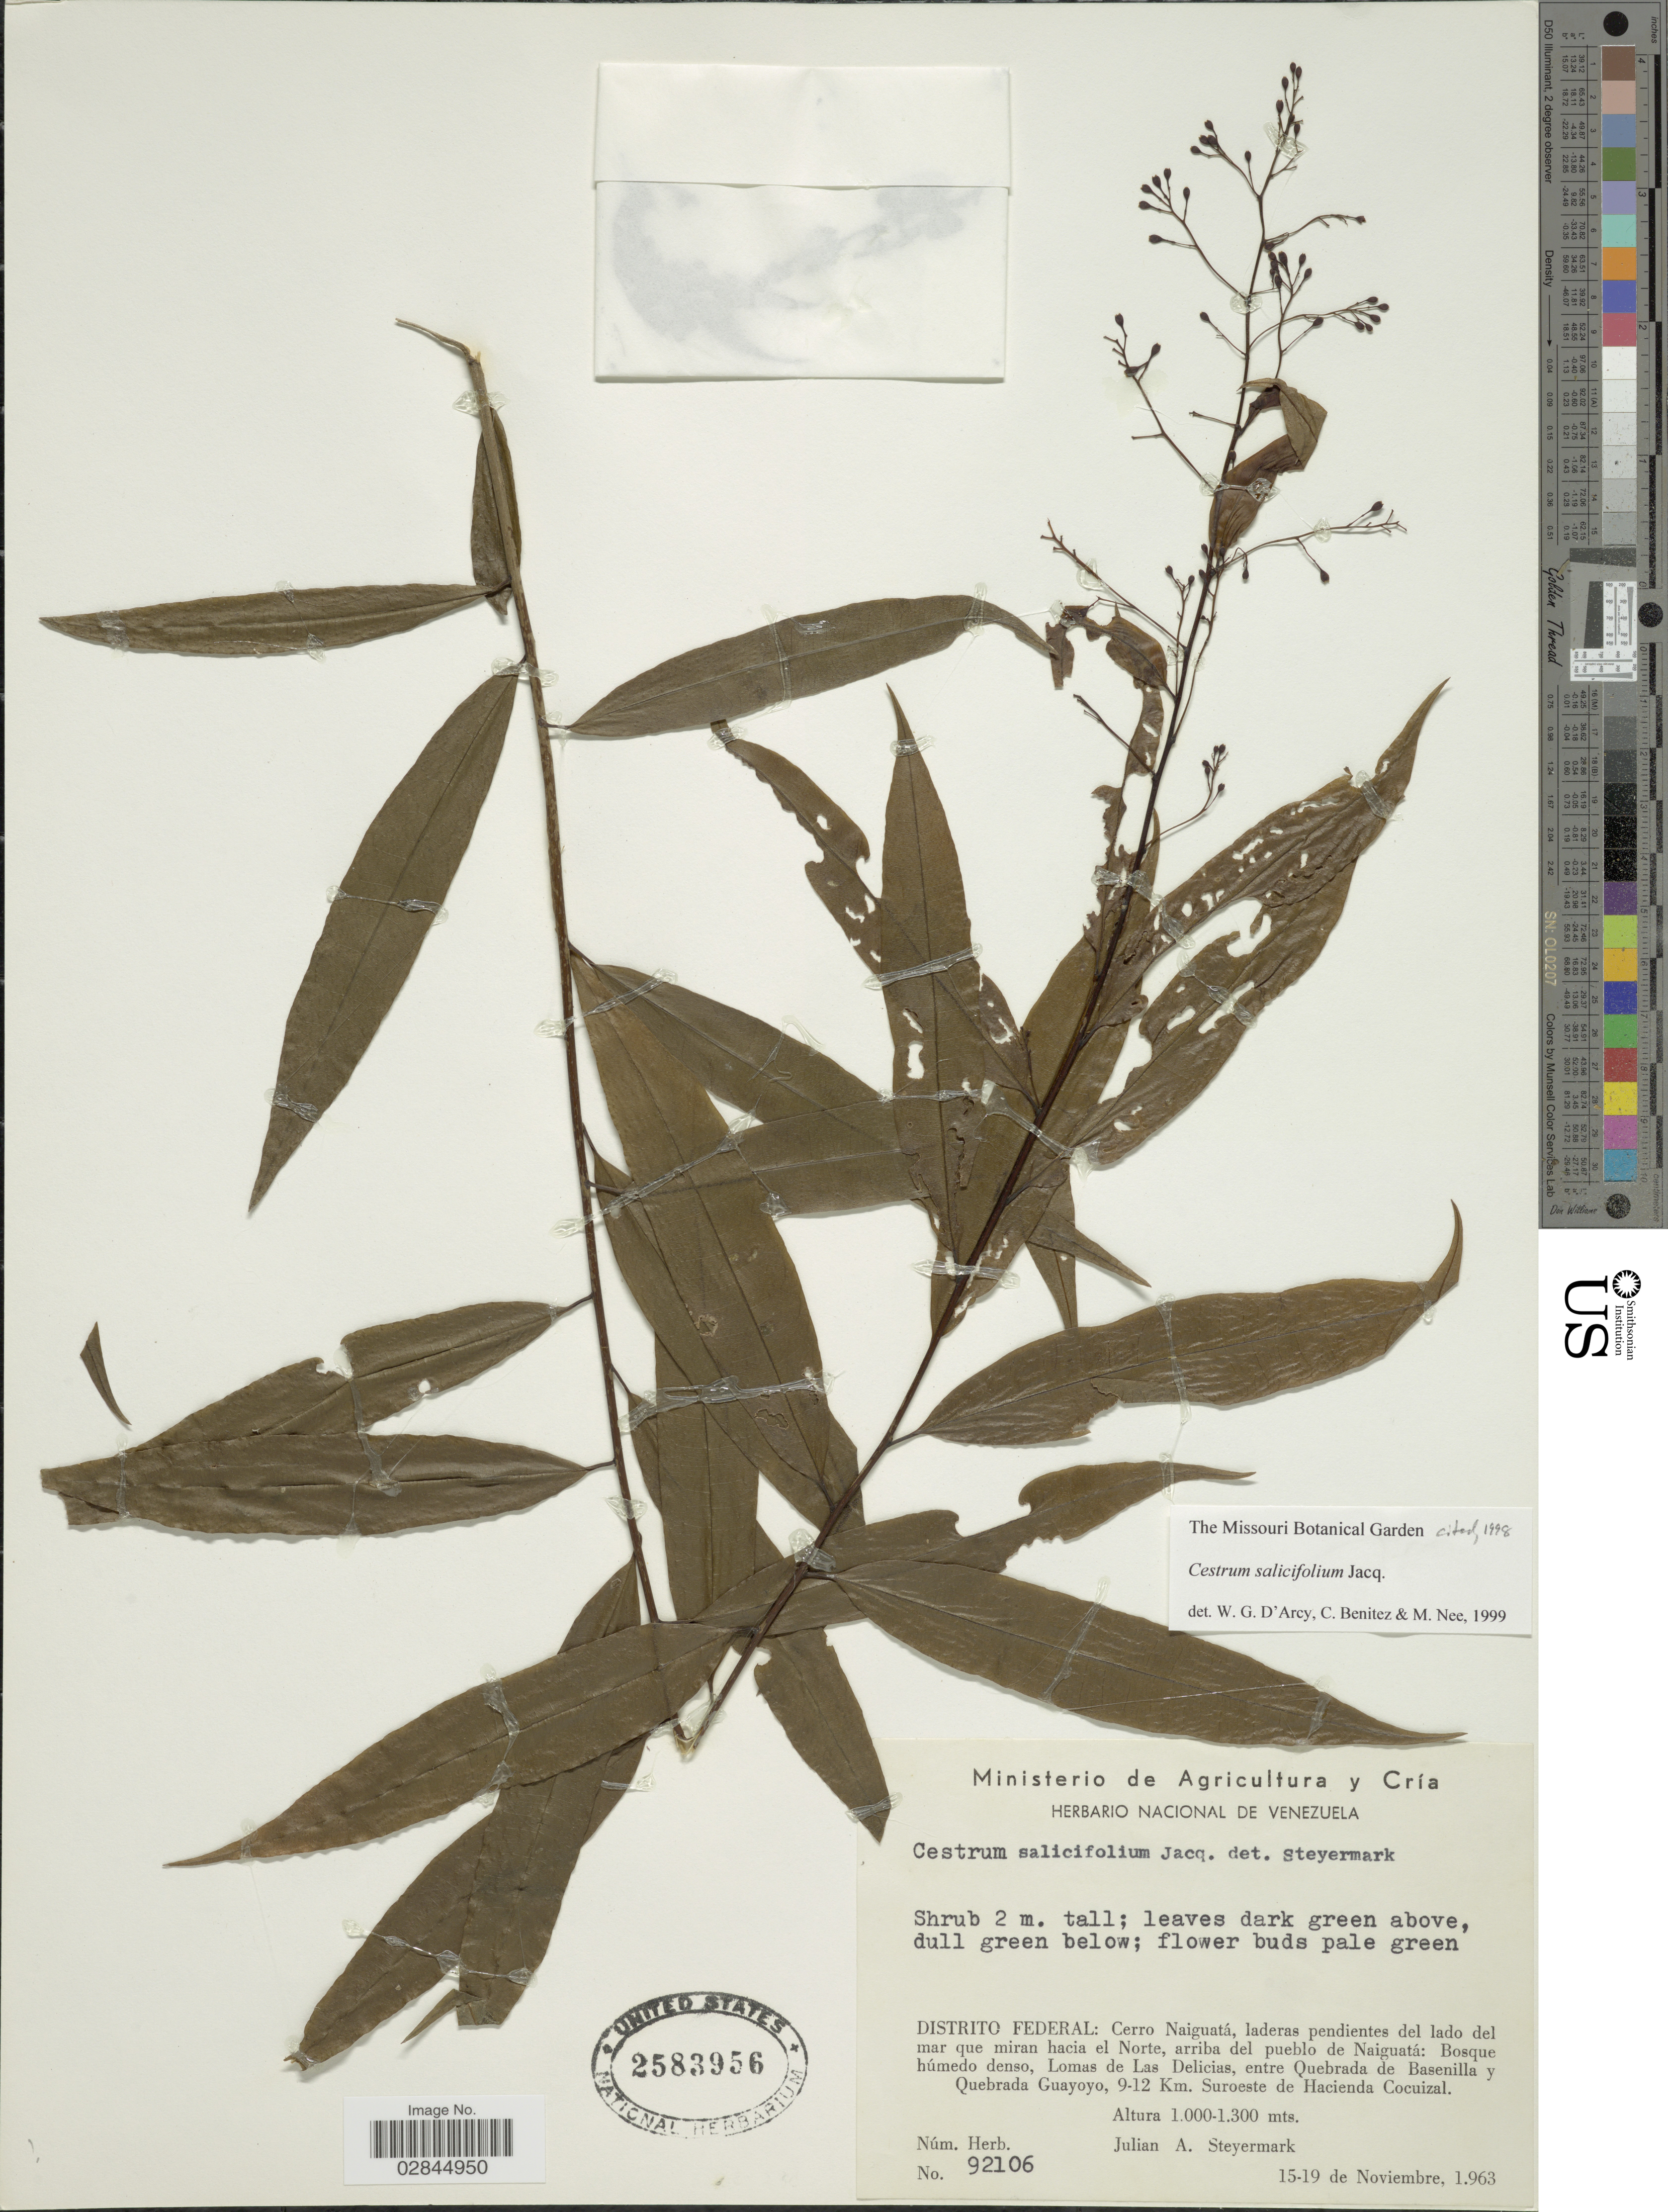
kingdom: Plantae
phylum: Tracheophyta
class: Magnoliopsida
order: Solanales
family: Solanaceae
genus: Cestrum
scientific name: Cestrum salicifolium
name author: Jacq.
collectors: J. Steyermark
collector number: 92106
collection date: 1963-11-15/1963-11-19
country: Venezuela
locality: Distrito Federal: Cerro Naiguatá, laderas pendientes del lado del mar que miran hacia el Norte, arriba del pueblo de Naiguatá: Bosque húmedo denso, Lomas de Las Delicias, entre Quebrada de Basenilla y Quebrada Guayoyo, 9-12 Km. Suroeste de Hacienda Cocuizal.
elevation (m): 1000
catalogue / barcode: US 2583956